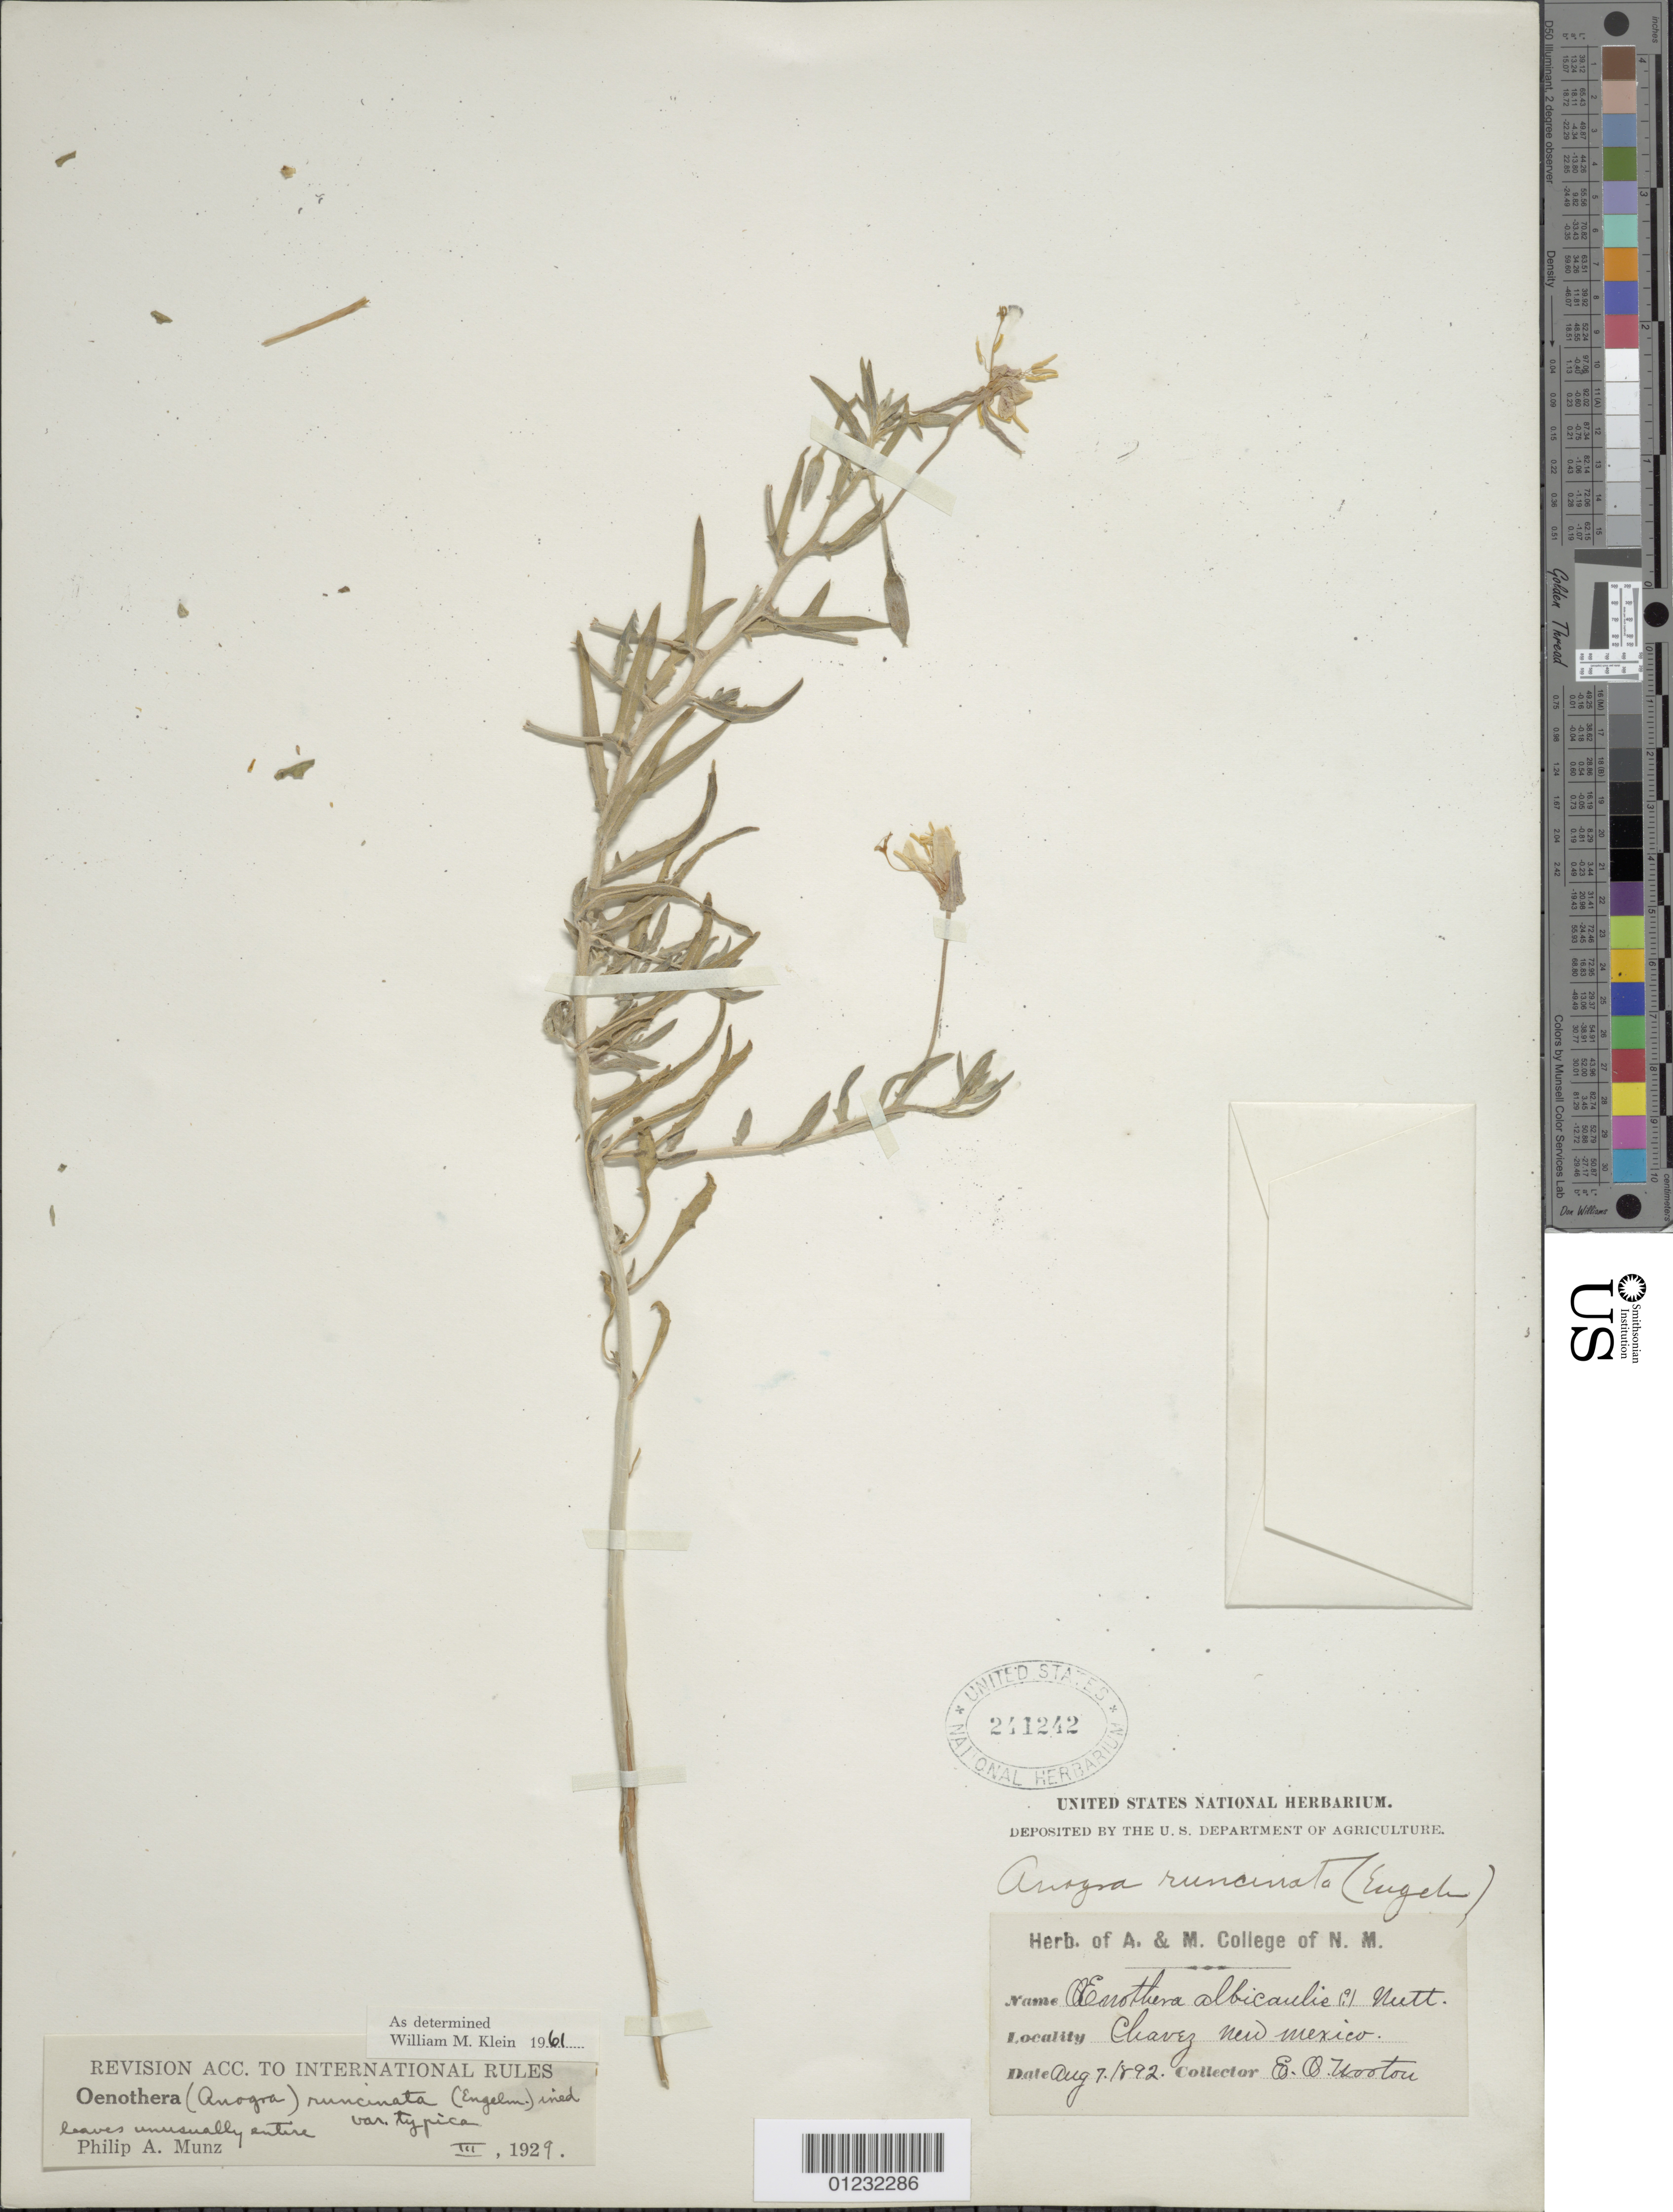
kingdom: Plantae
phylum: Tracheophyta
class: Magnoliopsida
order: Myrtales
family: Onagraceae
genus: Oenothera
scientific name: Oenothera pallida subsp. runcinata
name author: (Engelm.) Munz & W.M. Klein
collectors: E. O. Wooton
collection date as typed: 07 Aug 1892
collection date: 1892-08-07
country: United States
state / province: New Mexico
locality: Chavez.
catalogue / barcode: US 241242